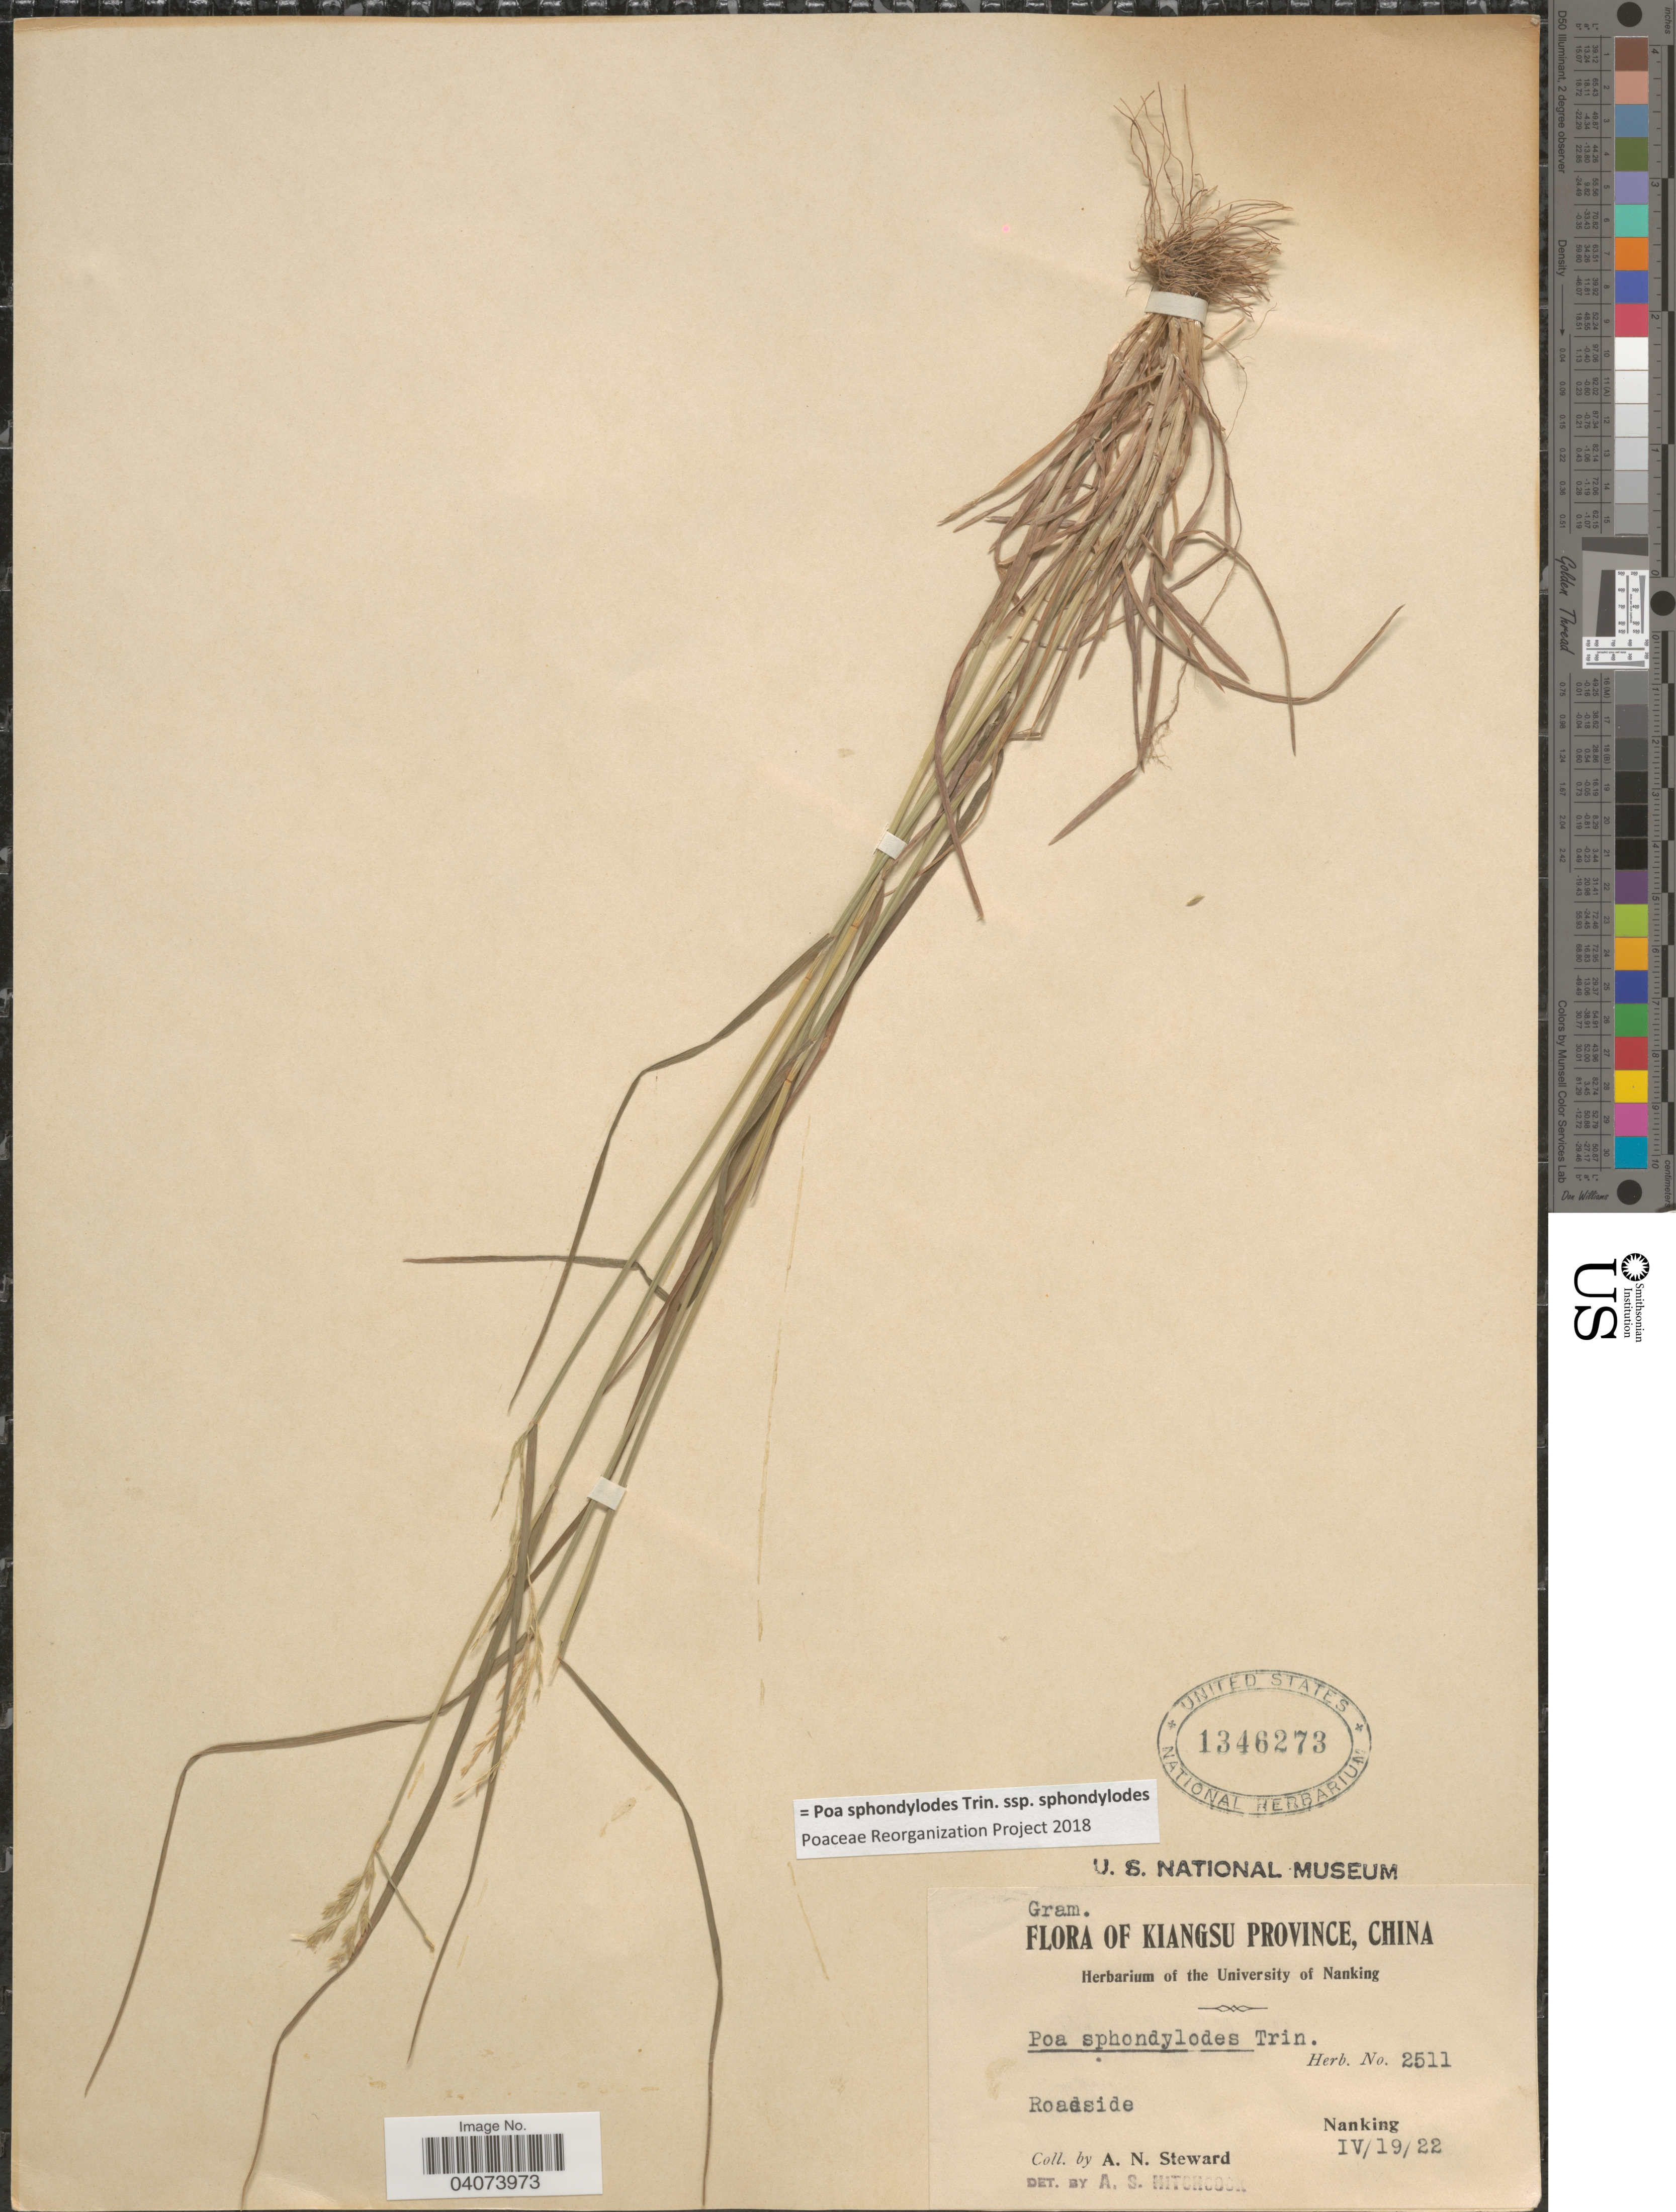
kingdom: Plantae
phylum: Tracheophyta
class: Liliopsida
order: Poales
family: Poaceae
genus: Poa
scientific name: Poa sphondylodes subsp. sphondylodes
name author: Trin.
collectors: A. N. Steward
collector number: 2511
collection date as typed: Transcribed d/m/y: 19/4/22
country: China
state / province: Jiangsu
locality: Kiangsu Province. Roadside. Nanking.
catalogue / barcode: US 1346273